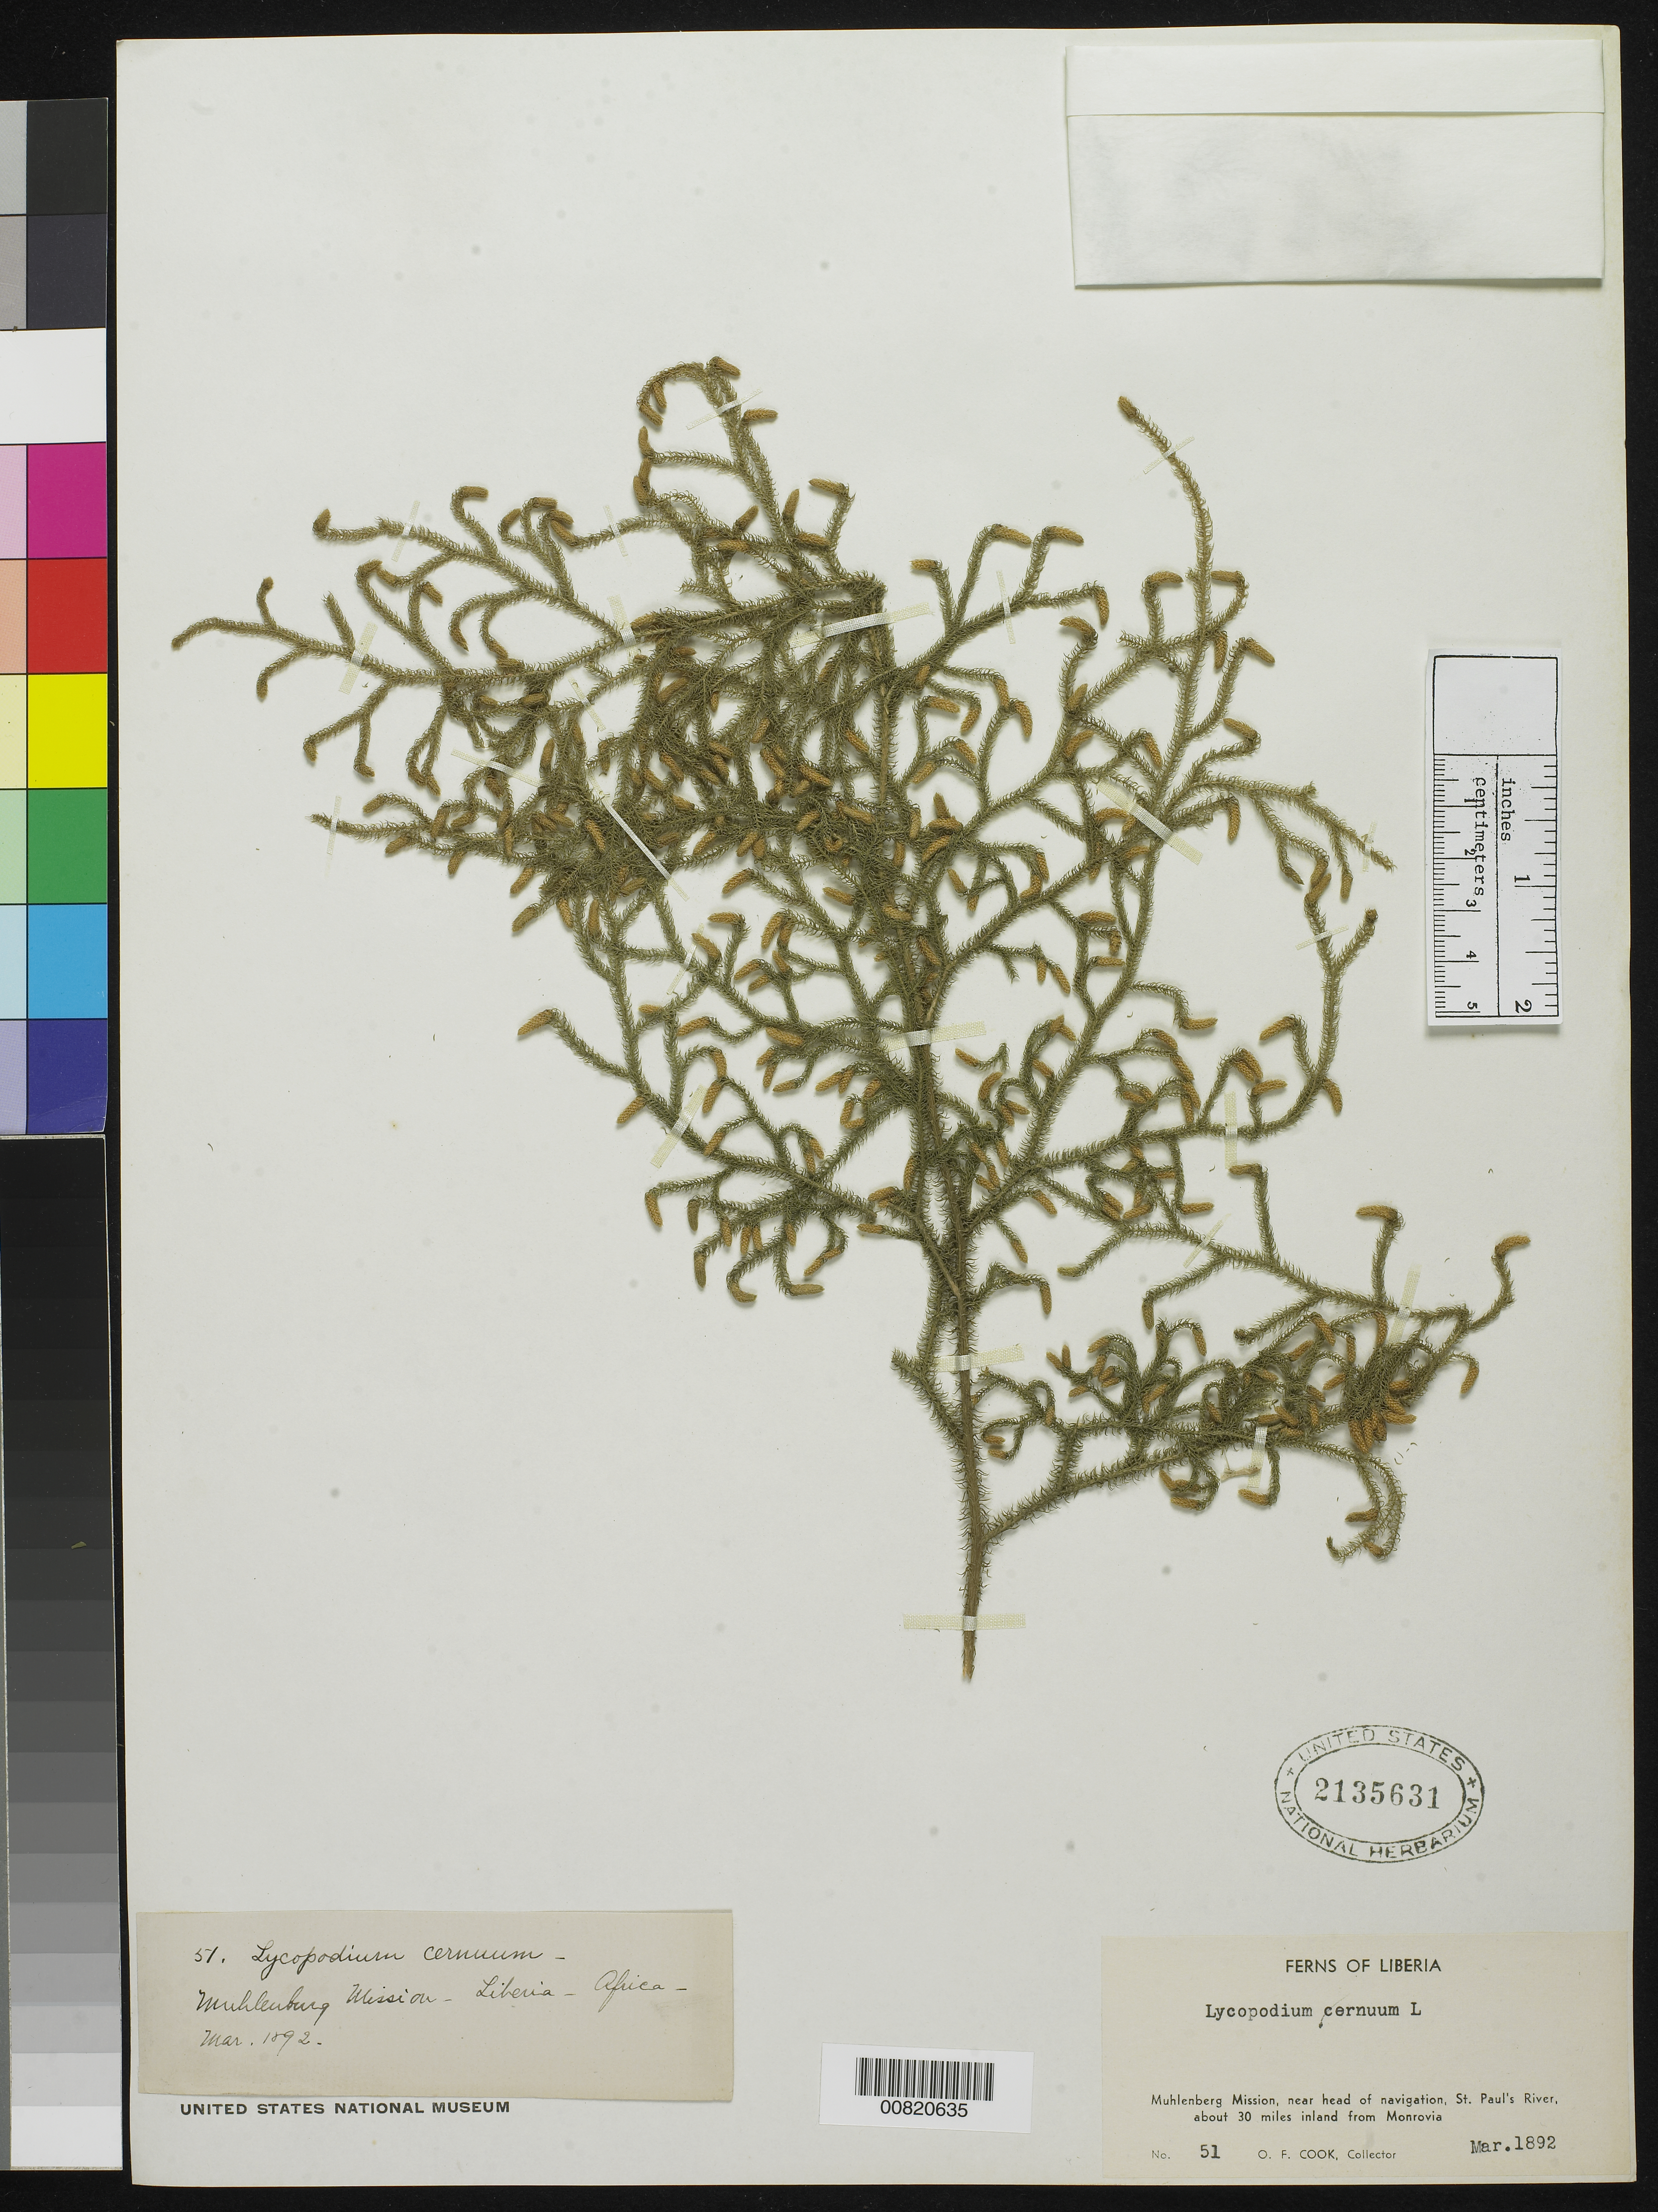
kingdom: Plantae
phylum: Tracheophyta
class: Lycopodiopsida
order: Lycopodiales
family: Lycopodiaceae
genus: Palhinhaea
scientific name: Palhinhaea cernua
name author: (L.) Vasc. & Franco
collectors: O. F. Cook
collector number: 51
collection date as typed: Mar 1892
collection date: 1892-03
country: Liberia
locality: Muhlenberg Mission, near head of navigation, St. Paul's River, about 30 miles inland from Monrovia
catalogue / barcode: US 2135631